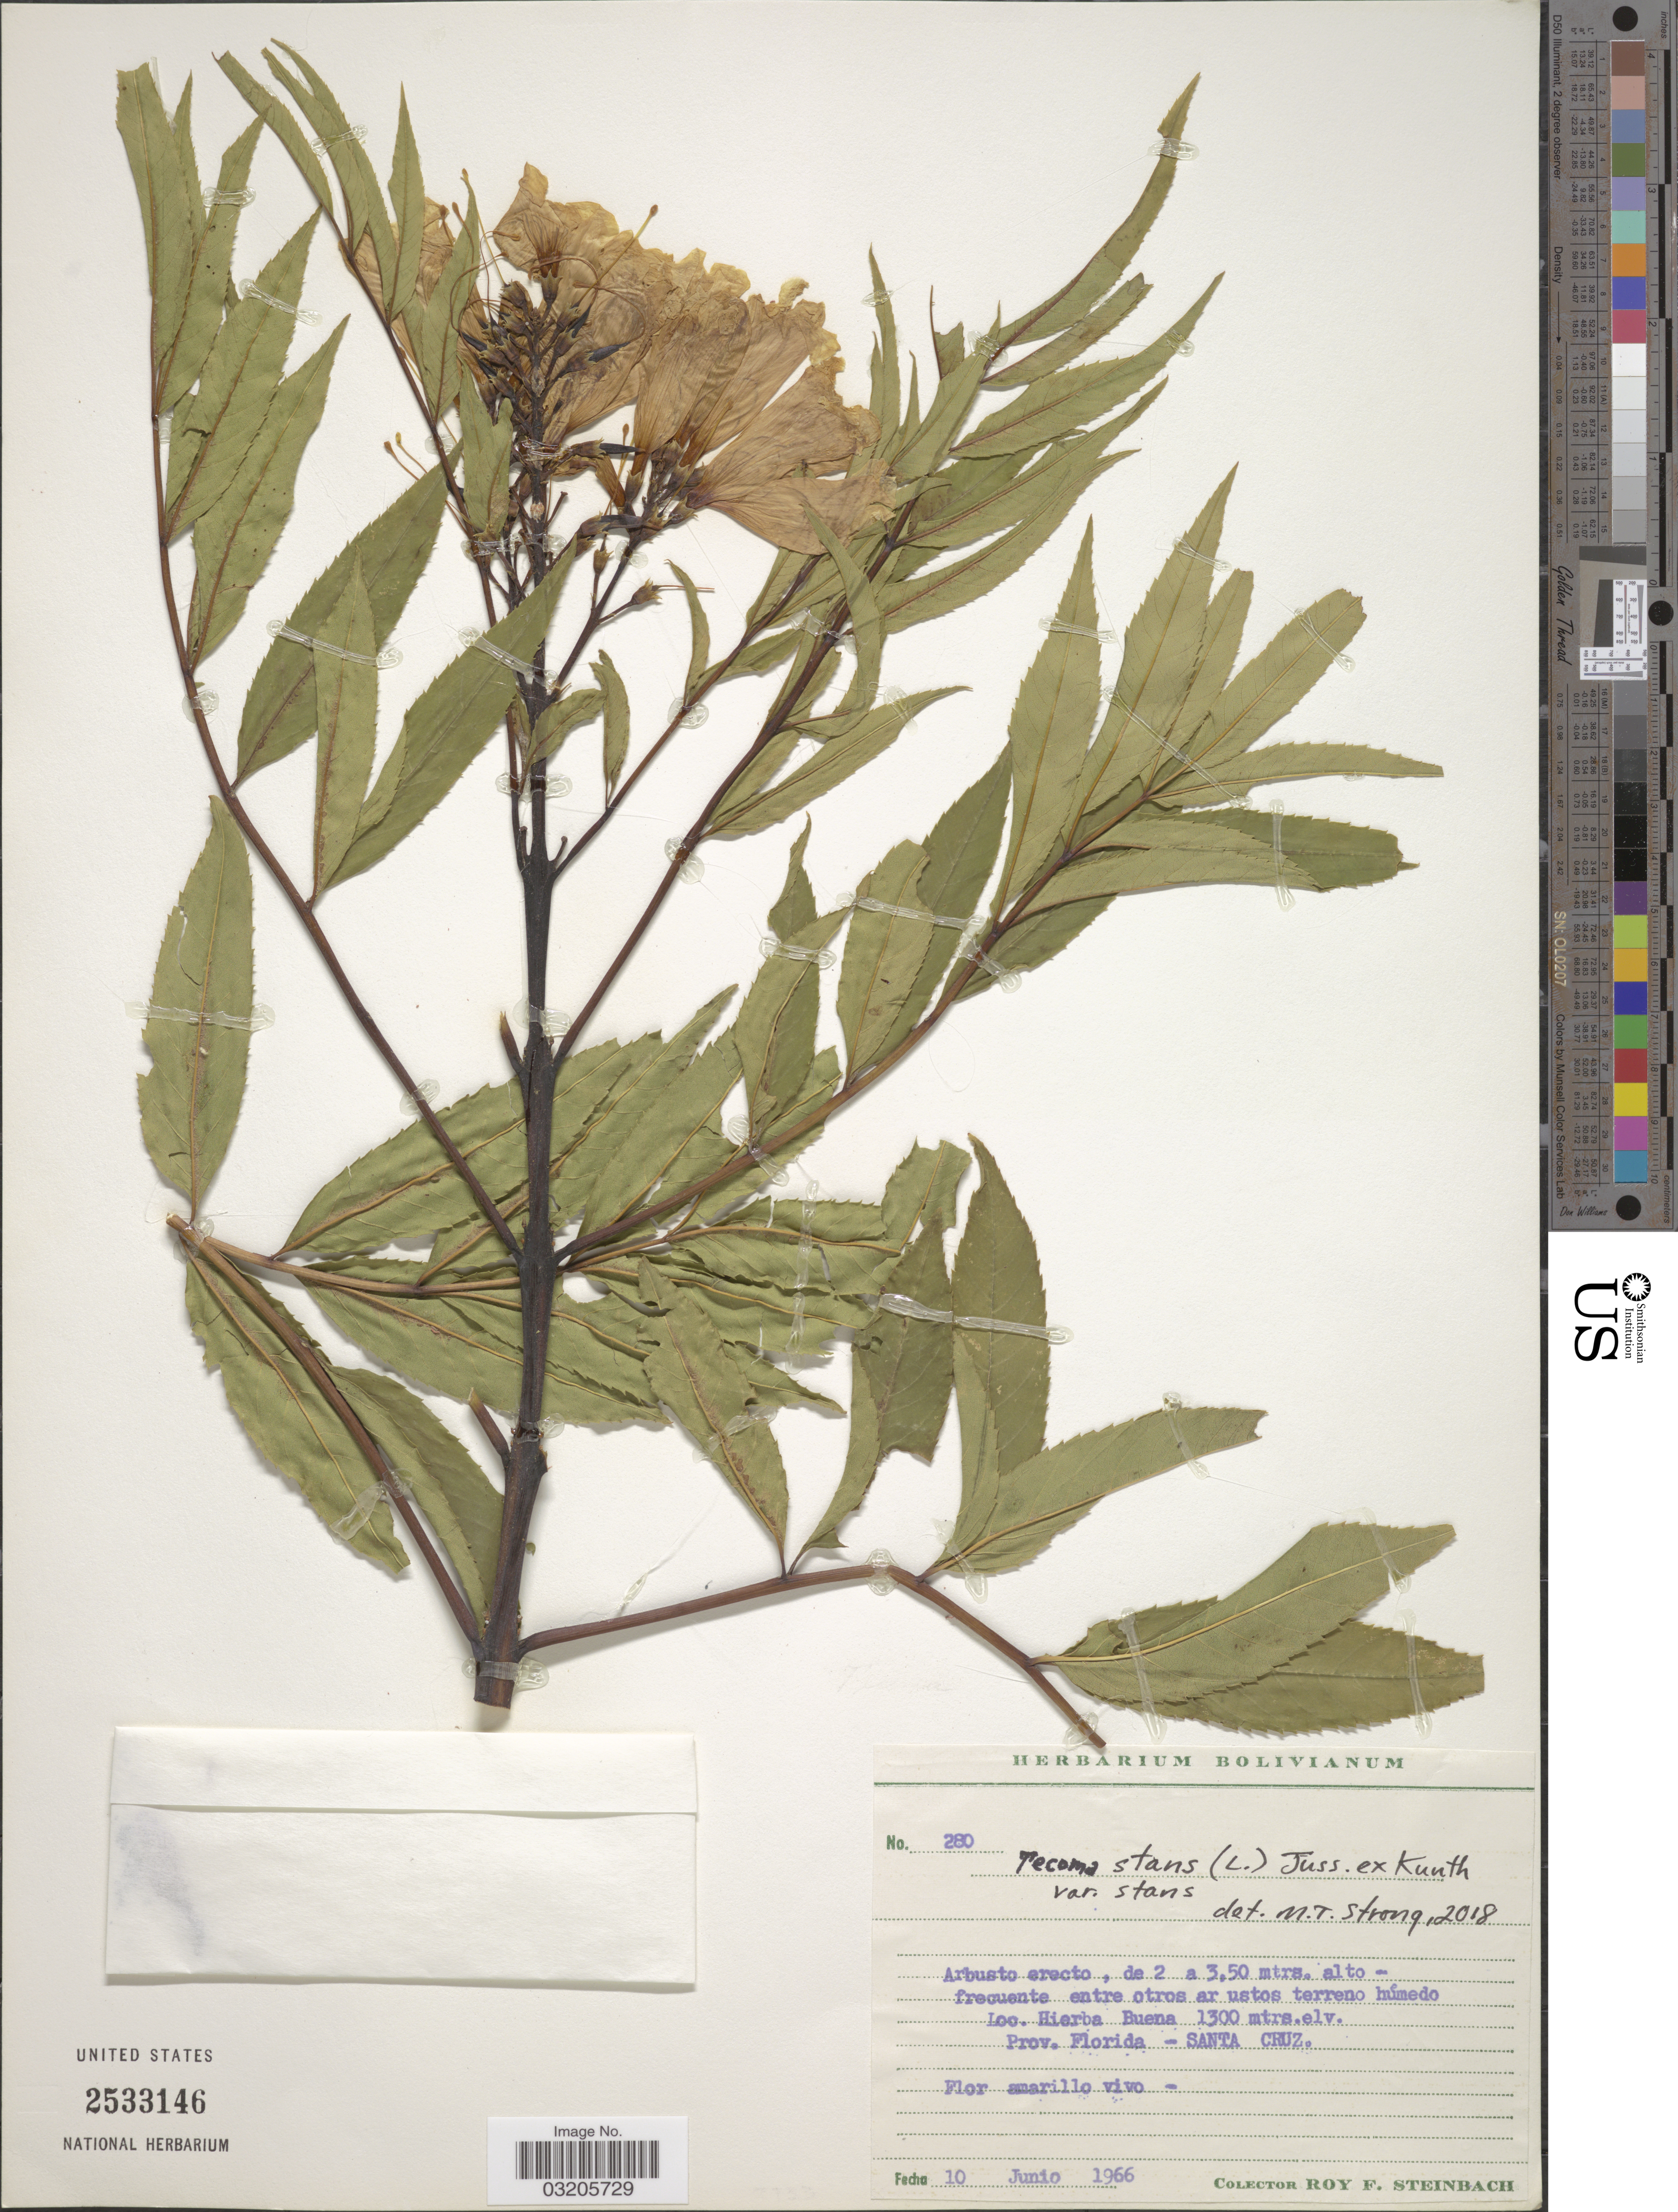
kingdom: Plantae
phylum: Tracheophyta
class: Magnoliopsida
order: Lamiales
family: Bignoniaceae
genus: Tecoma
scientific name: Tecoma stans var. stans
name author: (L.) Juss. ex Kunth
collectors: R. F. Steinbach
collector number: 280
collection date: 1966-06-10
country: Bolivia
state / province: Santa Cruz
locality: Hierba Buena. Prov. Florida.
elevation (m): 1300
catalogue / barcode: US 2533146